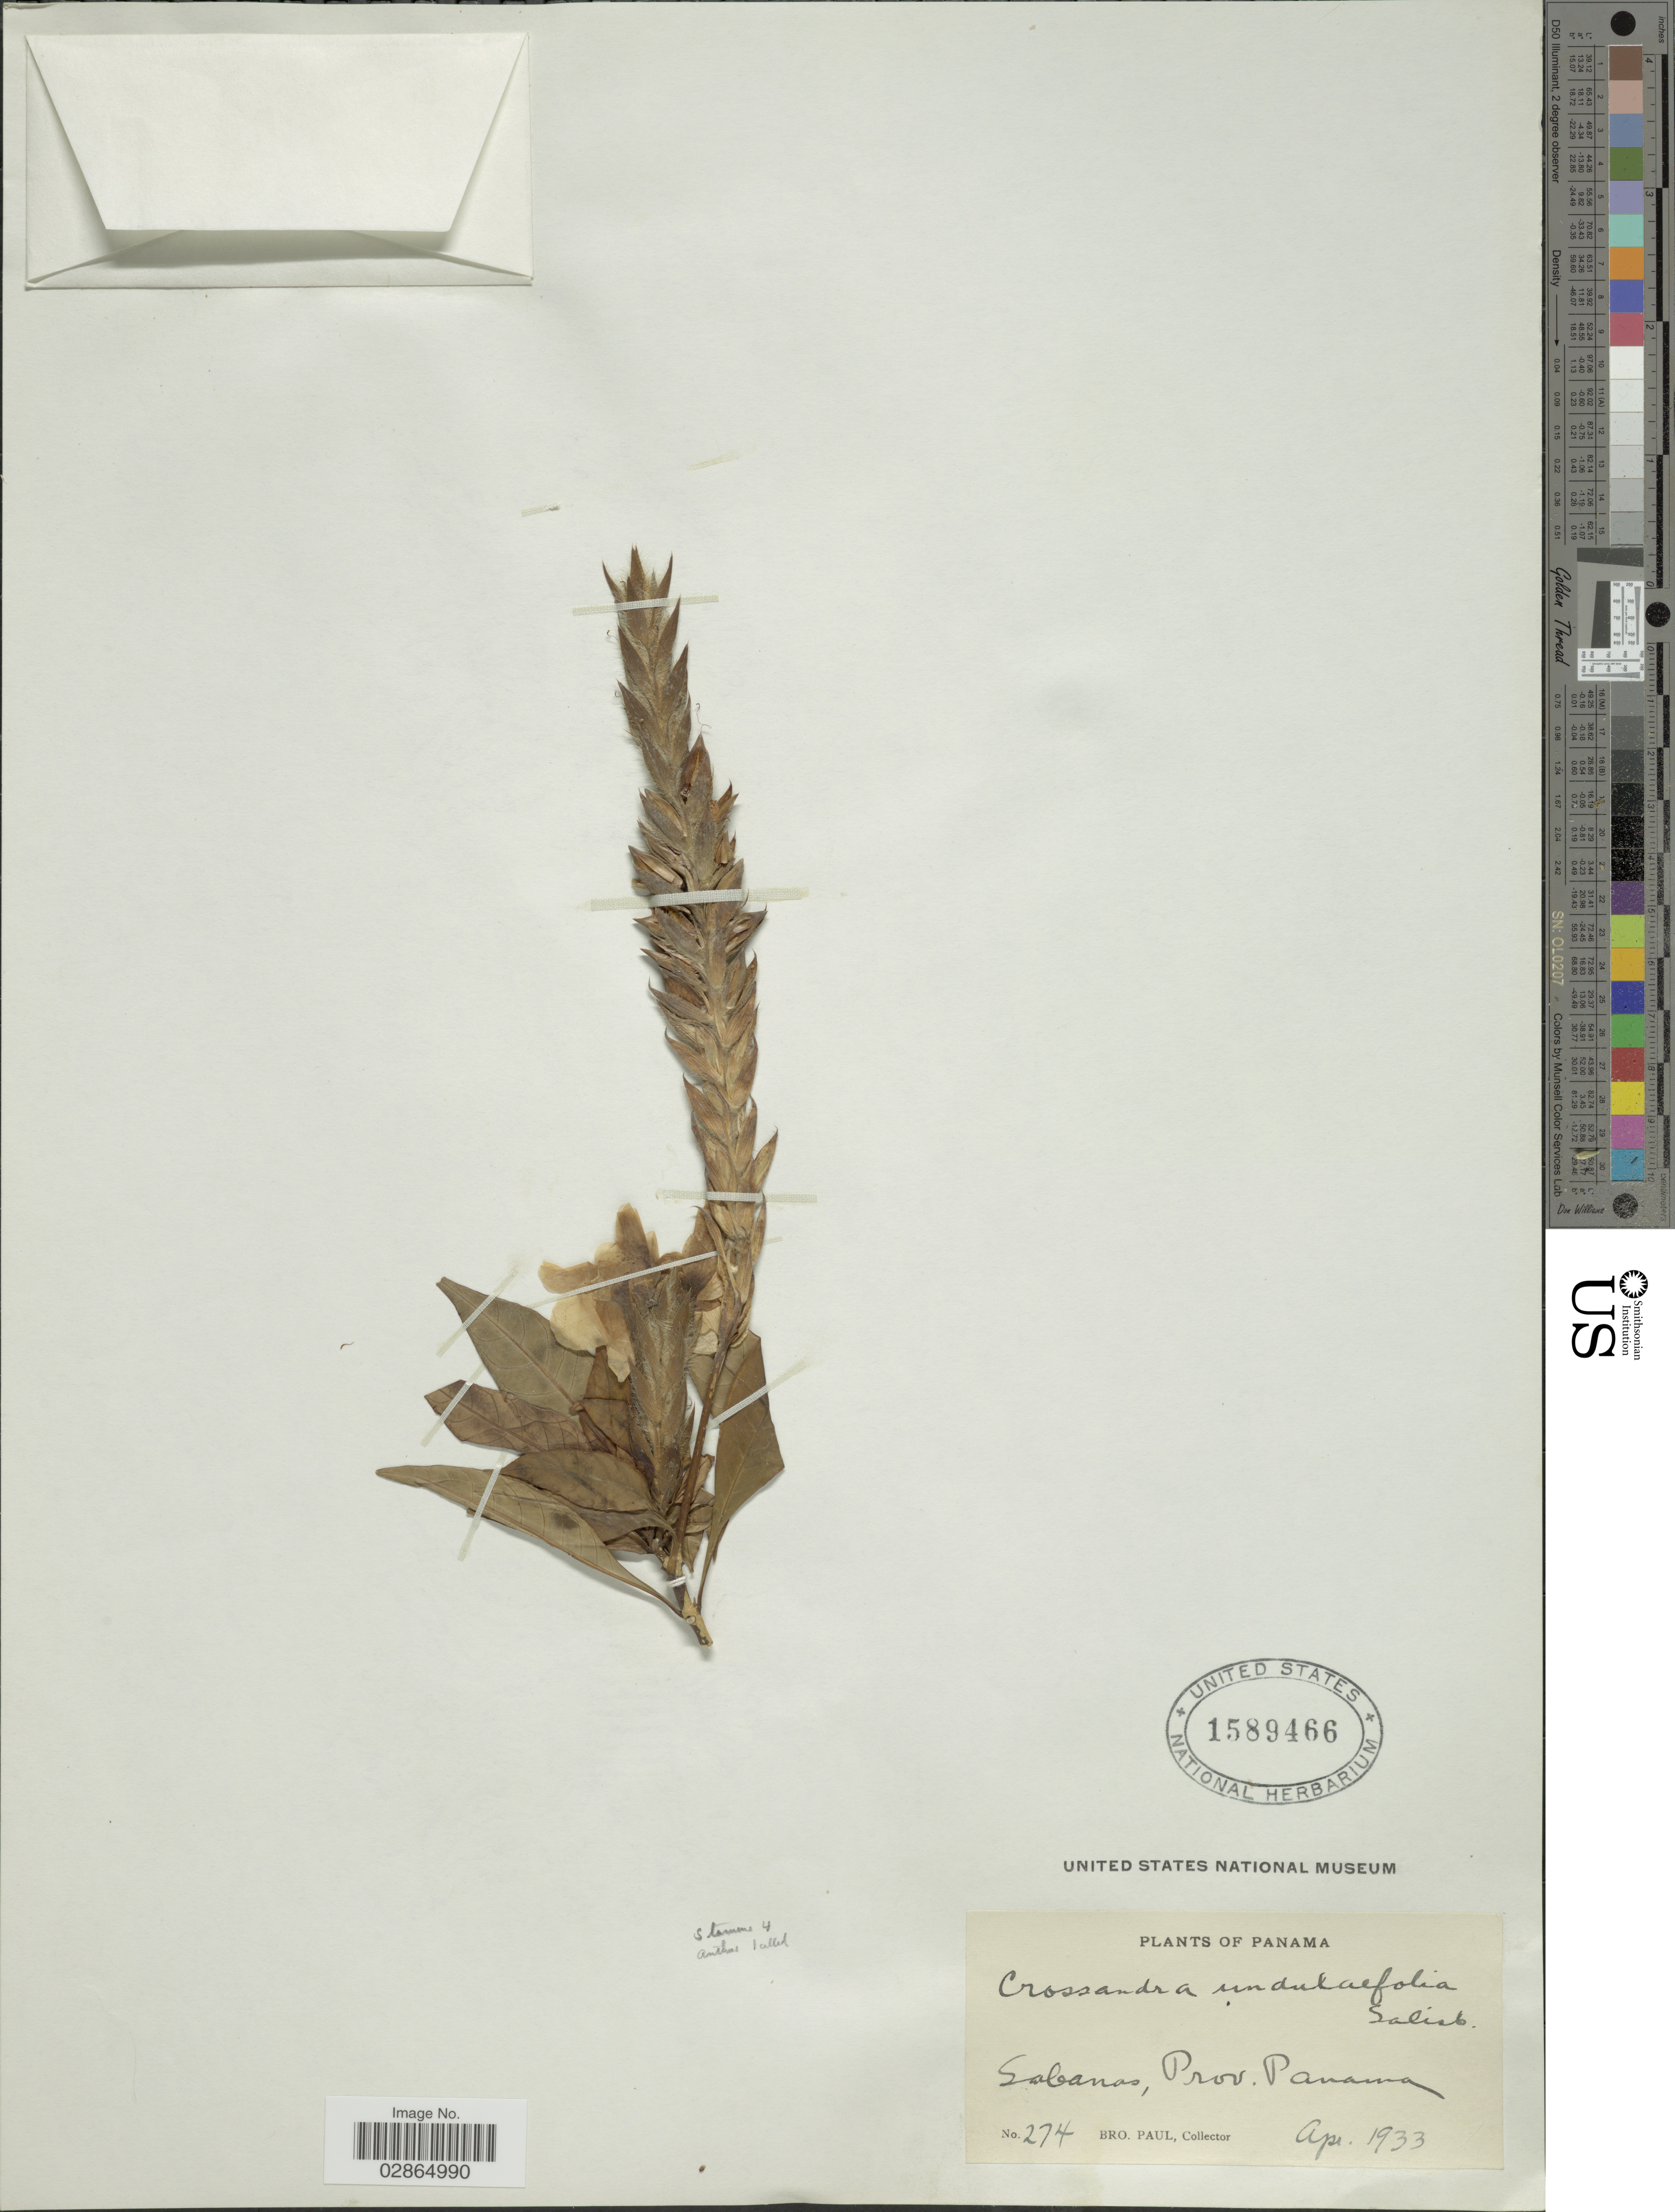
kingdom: Plantae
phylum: Tracheophyta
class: Magnoliopsida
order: Lamiales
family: Acanthaceae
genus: Crossandra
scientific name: Crossandra undulifolia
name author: Salisb.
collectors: B. Paul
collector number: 274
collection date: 1933-04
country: Panama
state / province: Panamá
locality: Sabanas.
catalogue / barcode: US 1589466